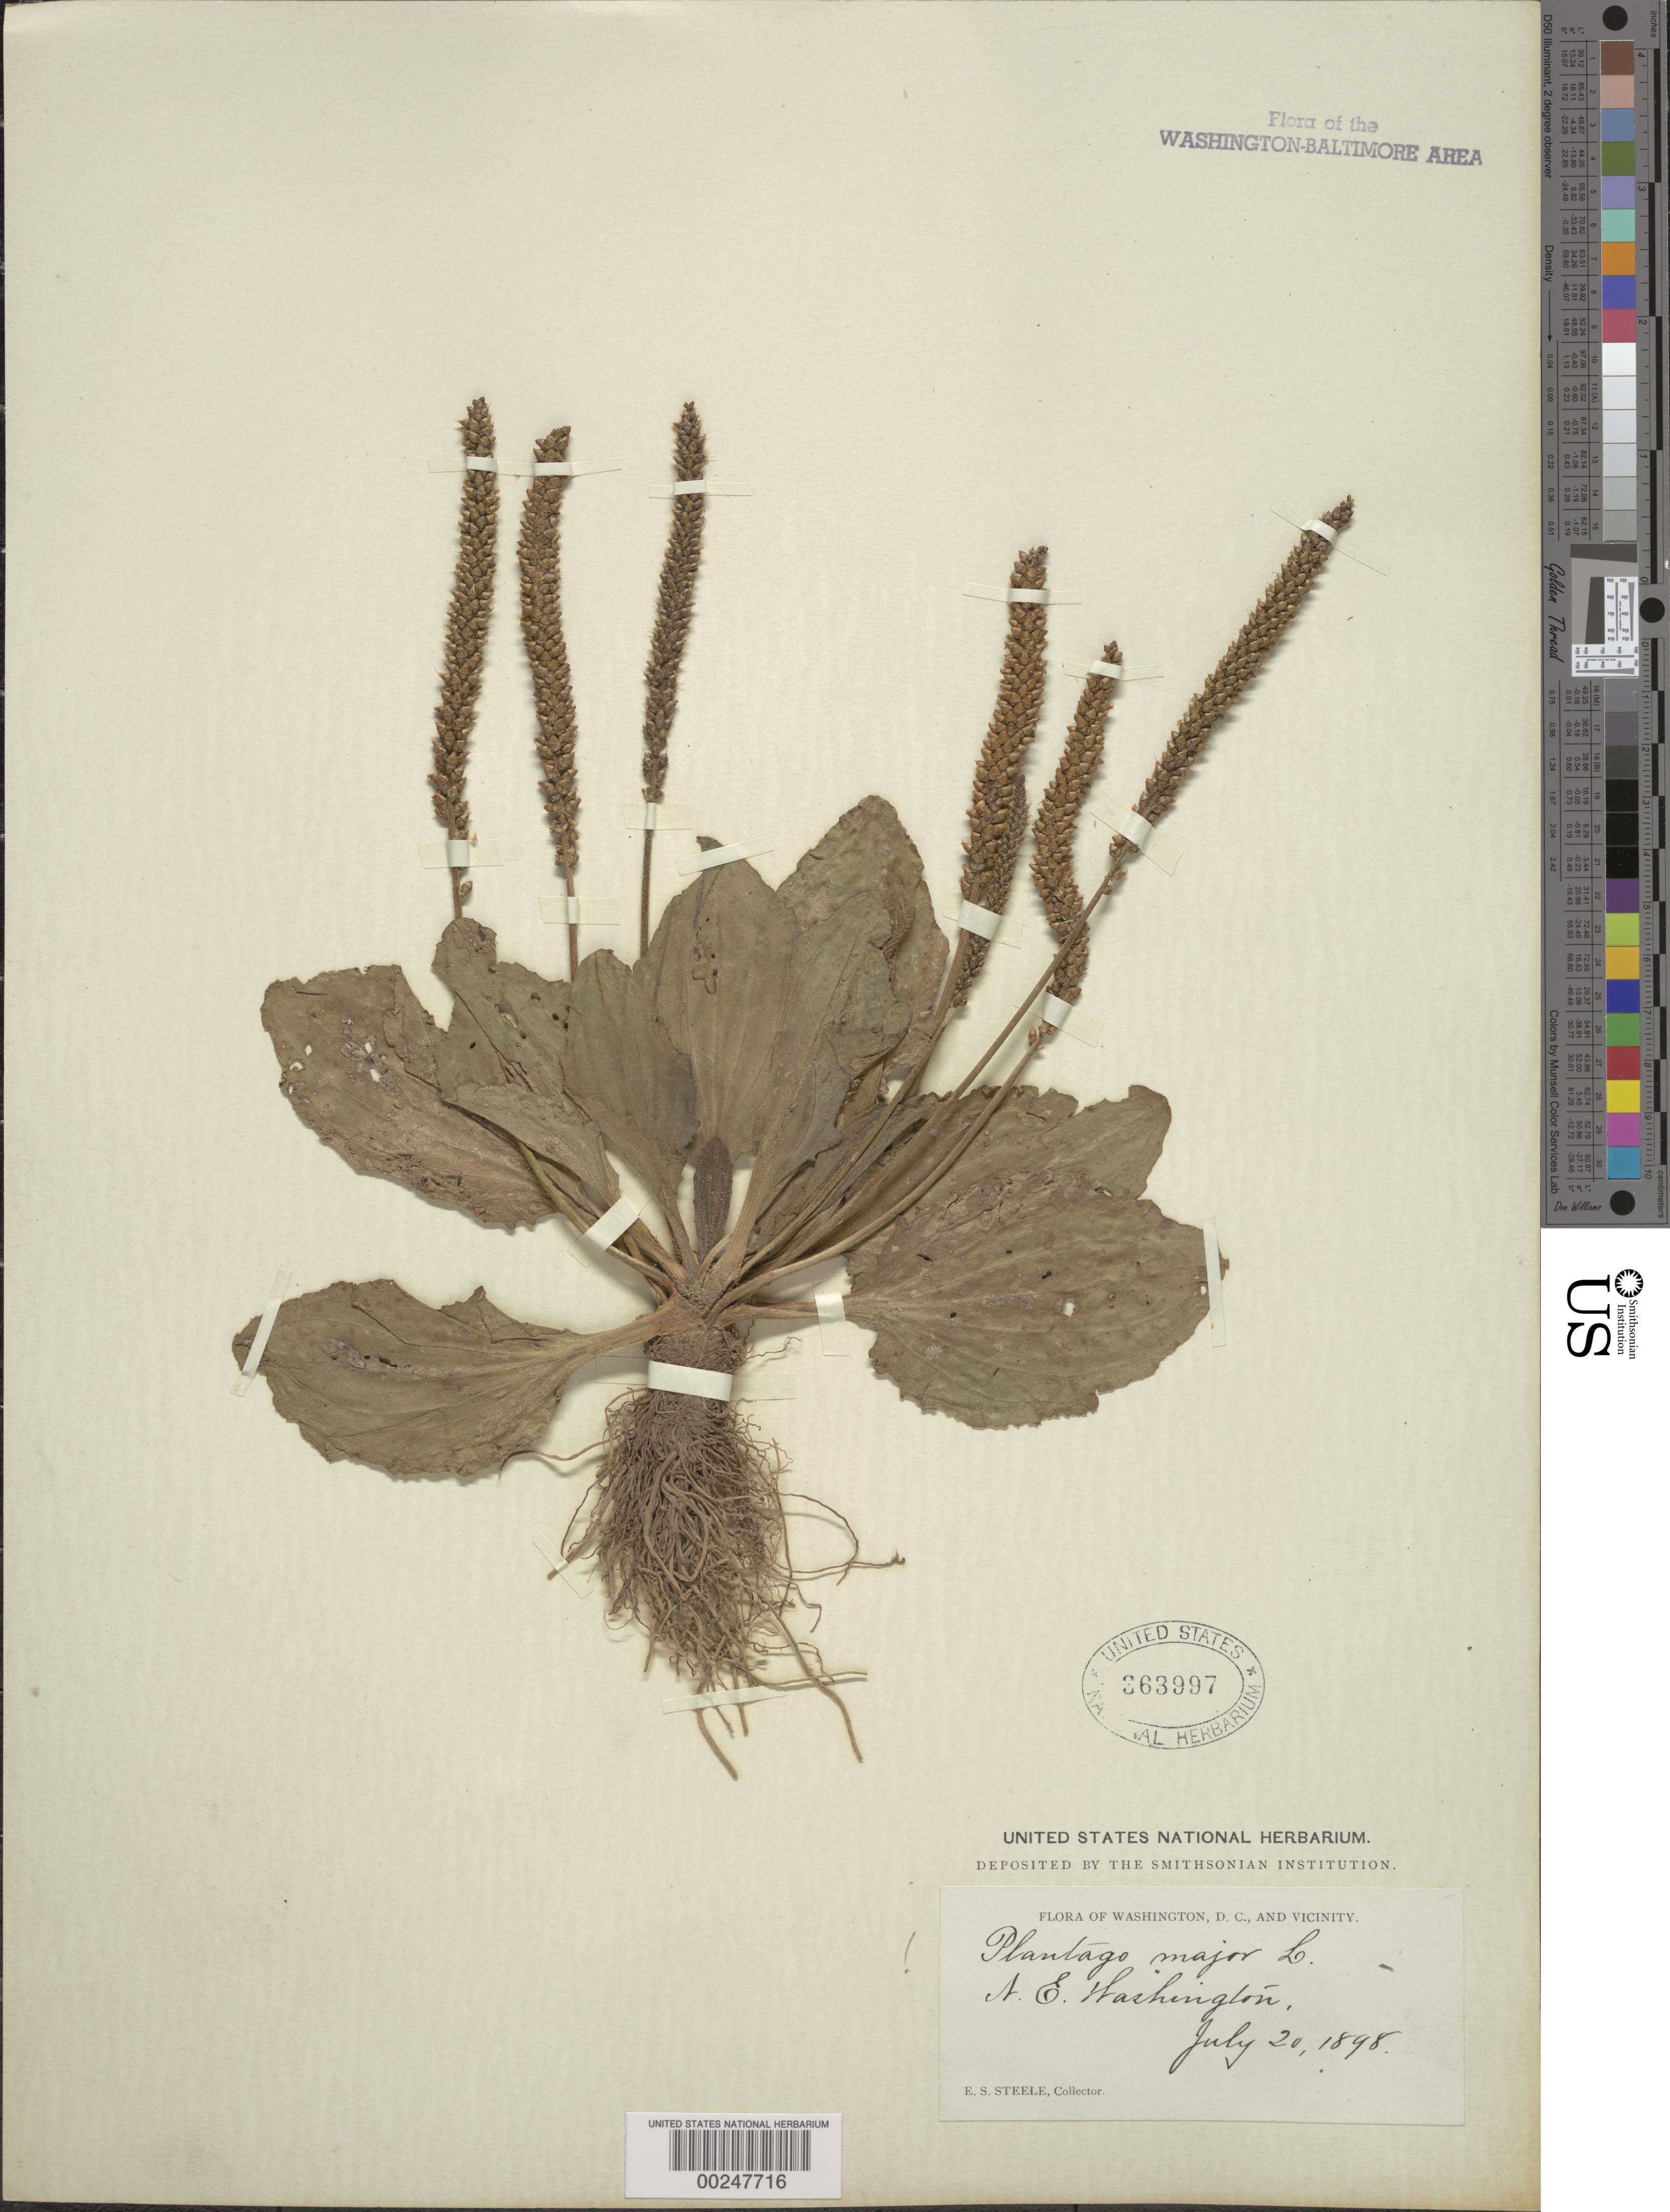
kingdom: Plantae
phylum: Tracheophyta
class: Magnoliopsida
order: Lamiales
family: Plantaginaceae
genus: Plantago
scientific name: Plantago major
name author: L.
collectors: E. Steele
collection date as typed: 20 Jul 1898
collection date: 1898-07-20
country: United States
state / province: District of Columbia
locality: NE Washington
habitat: On gravelly beach, between tides near high tide limit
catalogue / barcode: US 363997